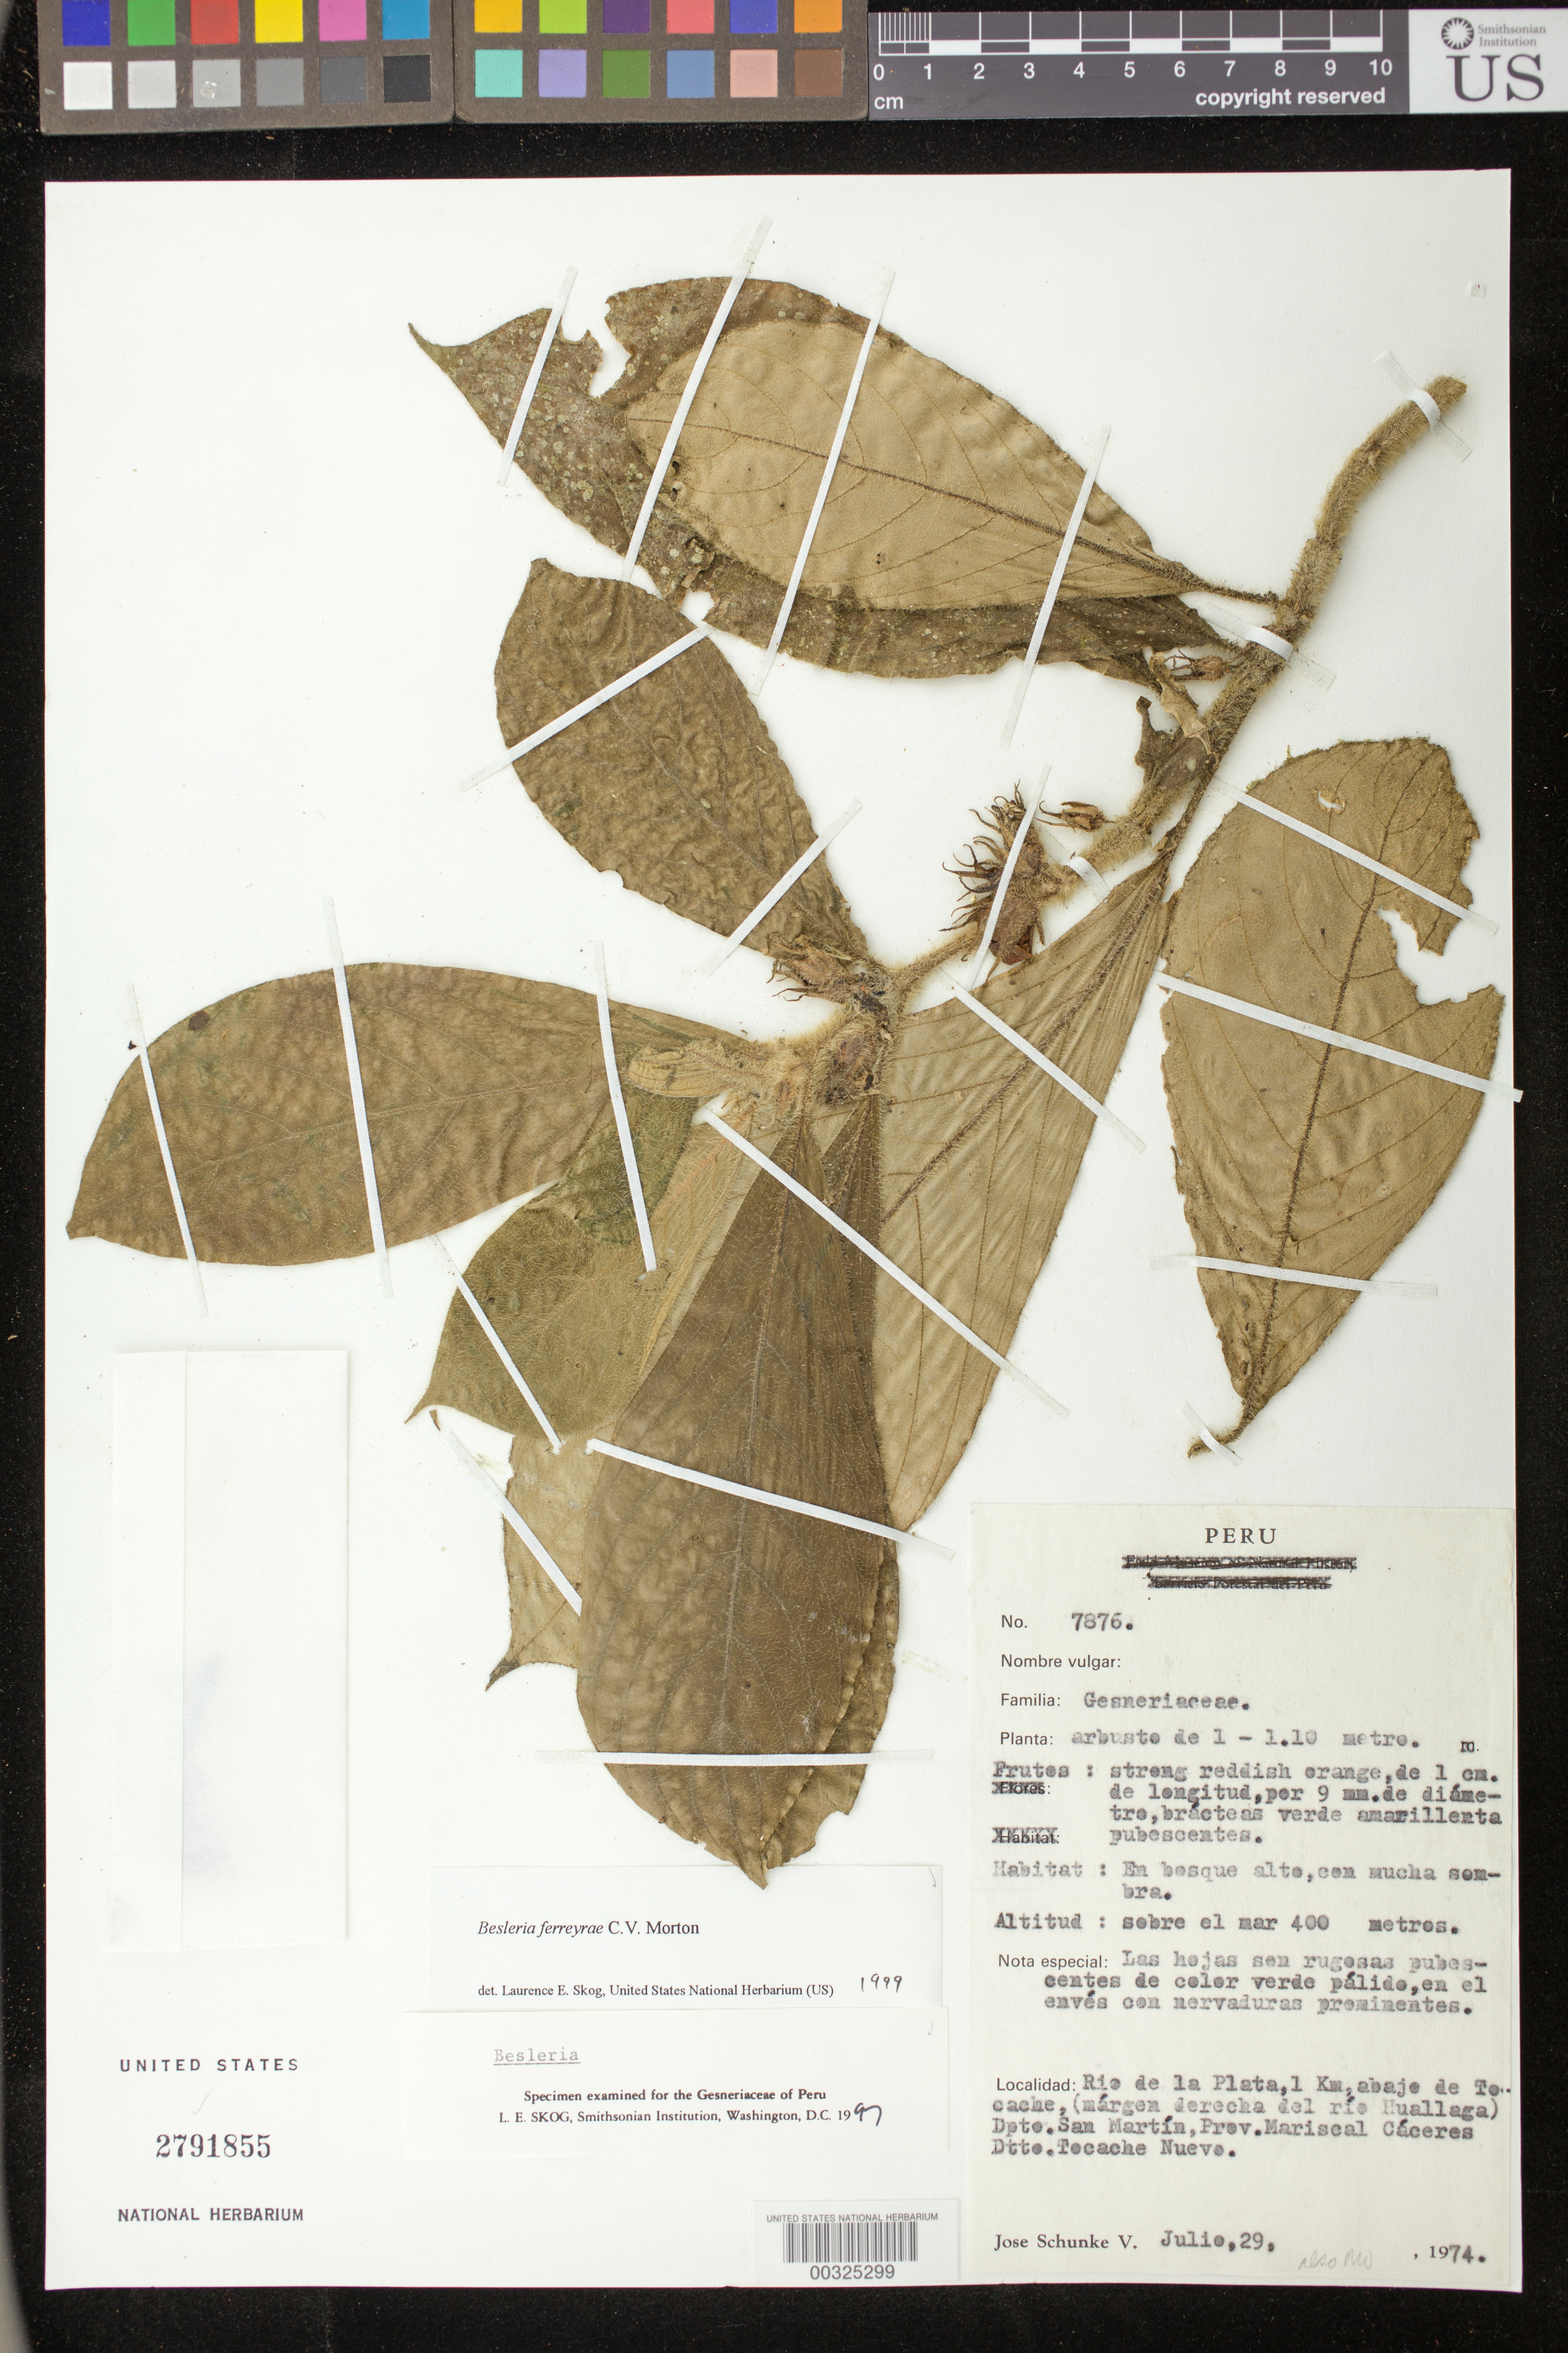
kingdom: Plantae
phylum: Tracheophyta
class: Magnoliopsida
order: Lamiales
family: Gesneriaceae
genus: Besleria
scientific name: Besleria ferreyrae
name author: C.V. Morton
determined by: Skog, Laurence E.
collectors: J. Schunke Vigo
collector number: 7876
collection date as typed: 29 Jul 1974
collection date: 1974-07-29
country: Peru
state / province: San Martín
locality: Prov. Mariscal Cáceres, dtto. Tocache Nuevo; Río de la Plata, 1 km abajo de Tocache (márgen derecha del río Huallaga)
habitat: En bosque alto, con mucha sombra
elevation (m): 400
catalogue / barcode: US 2791855